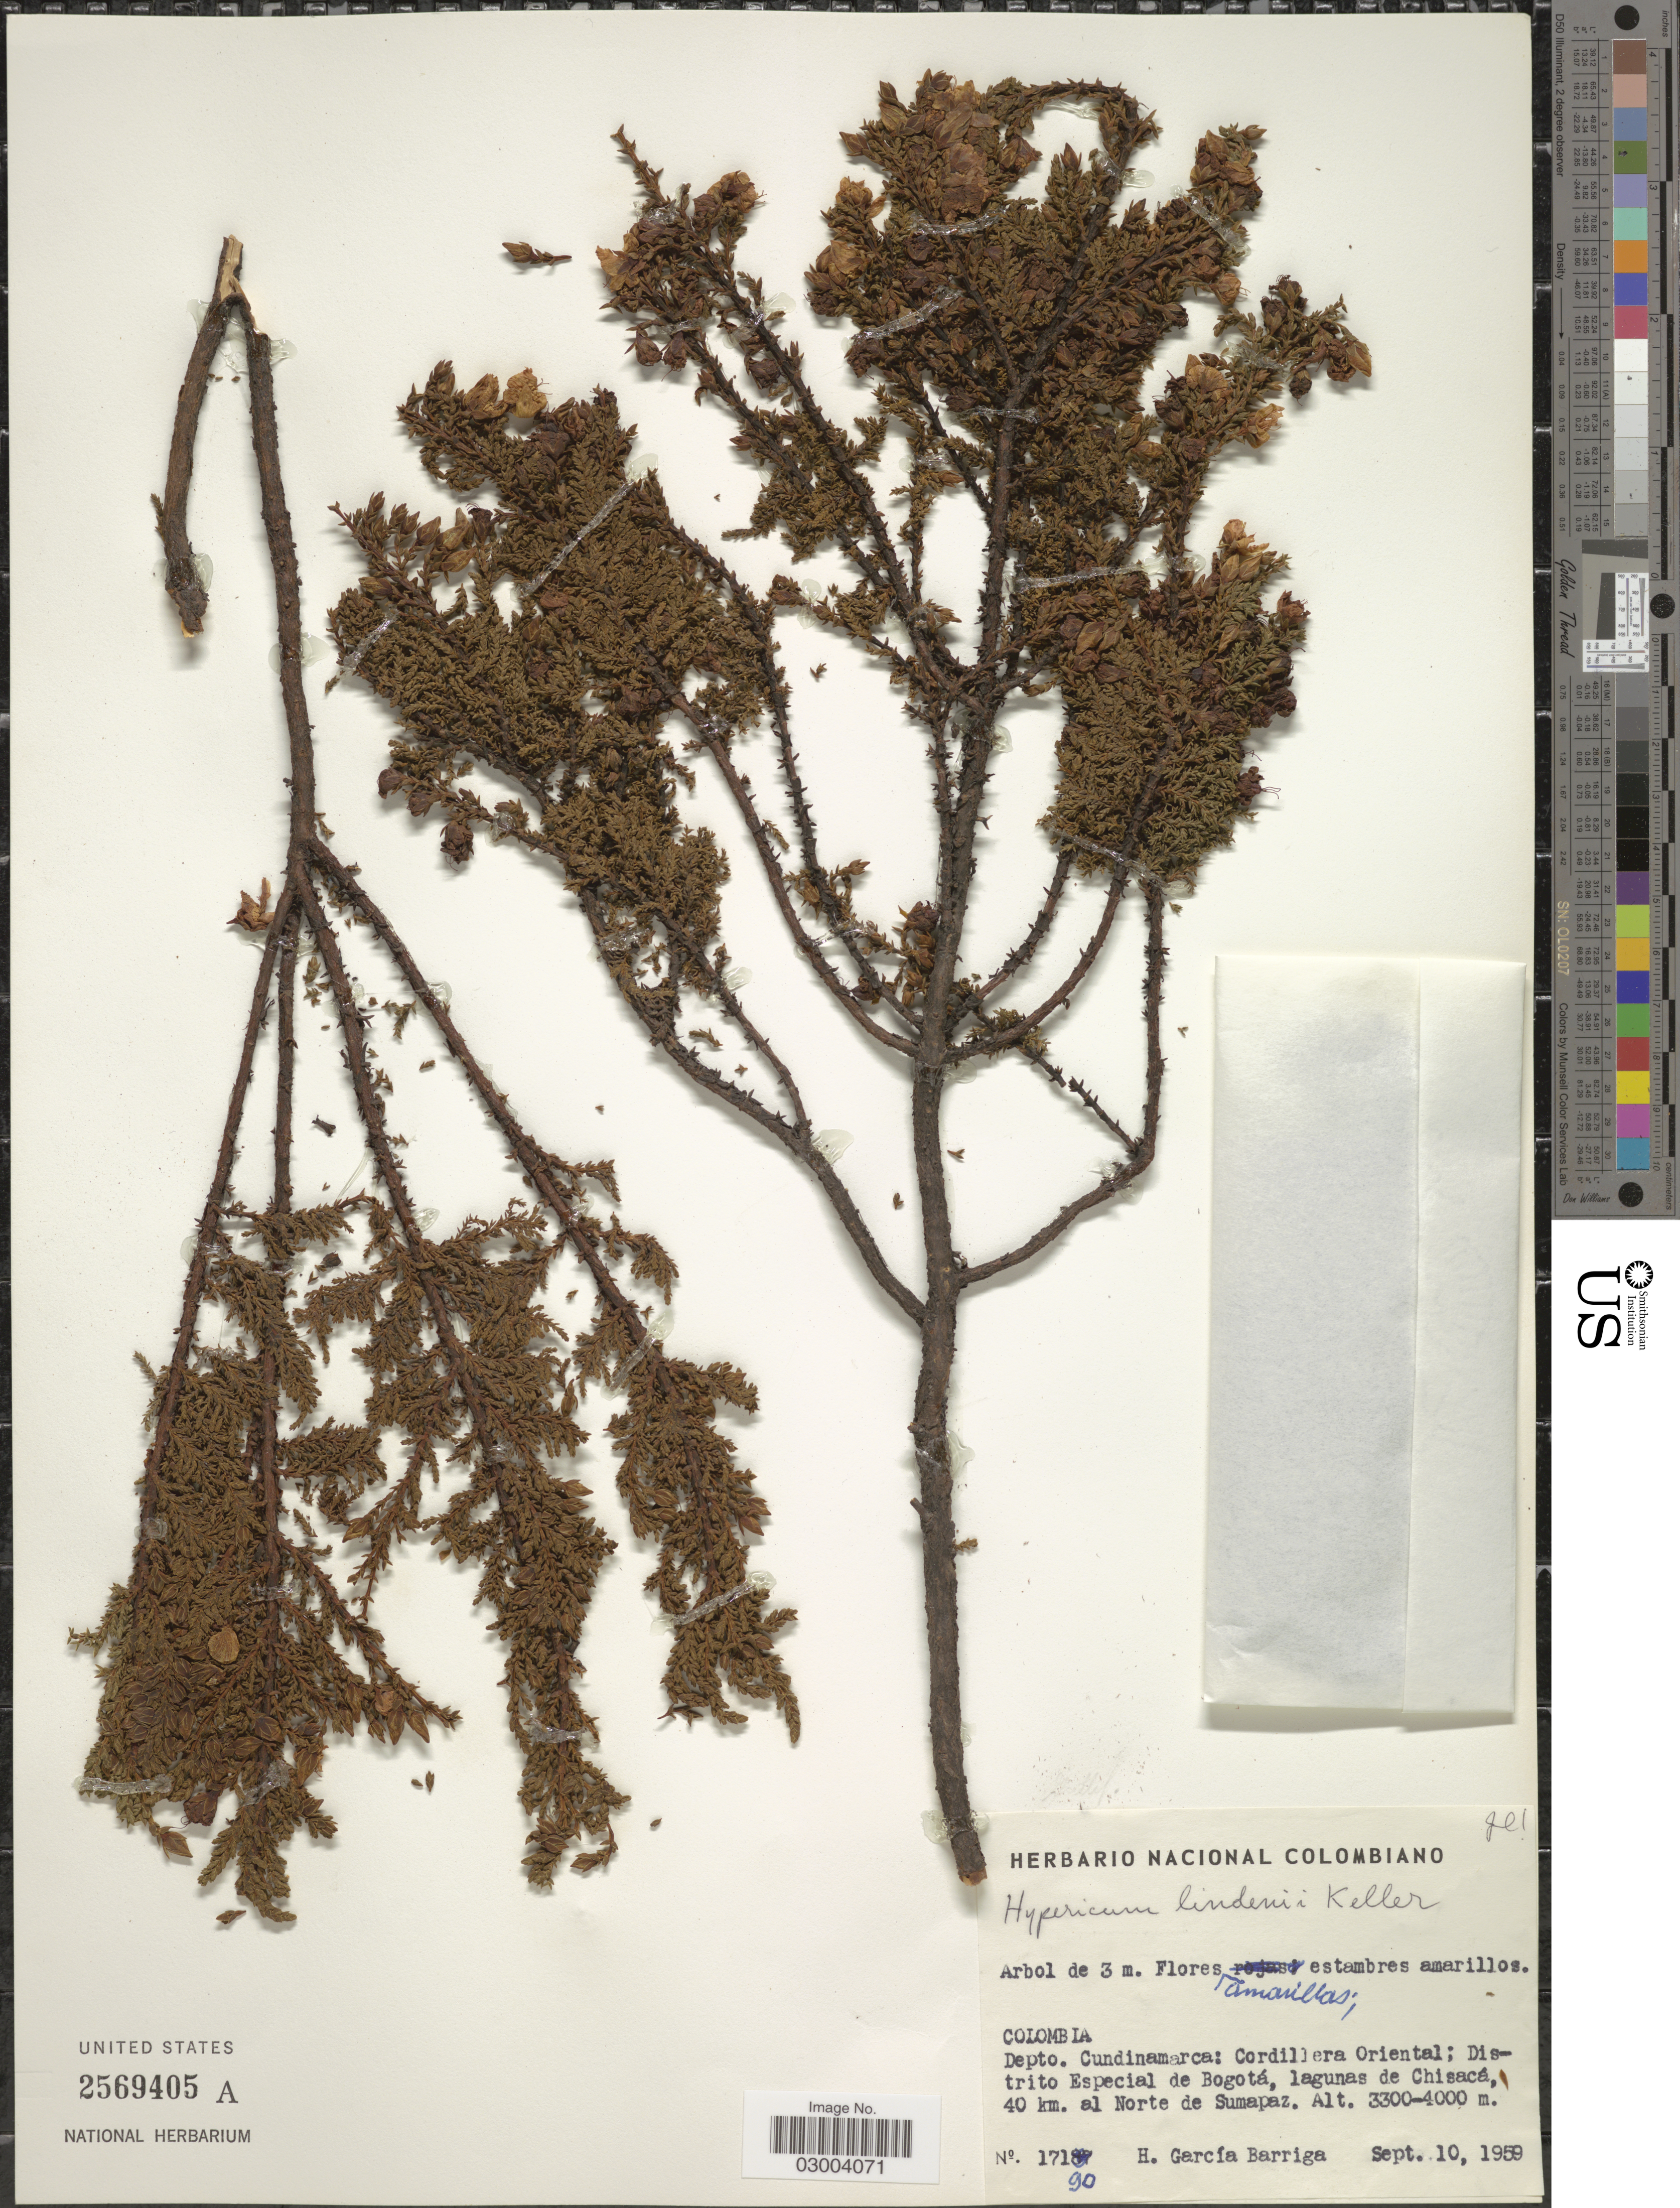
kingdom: Plantae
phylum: Tracheophyta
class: Magnoliopsida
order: Malpighiales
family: Hypericaceae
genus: Hypericum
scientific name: Hypericum myricariifolium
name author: Hieron.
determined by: Strong, M. T., (US), Smithsonian Institution - National Museum of Natural History (UNITED STATES)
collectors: H. García Barriga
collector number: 17190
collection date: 1959-09-10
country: Colombia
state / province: Cundinamarca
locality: Depto. Cundinamarca: Cordillera Oriental: Distrito Especial de Bogotá, lagunas de Chisacá, 40 km. al Norte de Sumapaz.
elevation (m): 3300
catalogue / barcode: US 2569405A